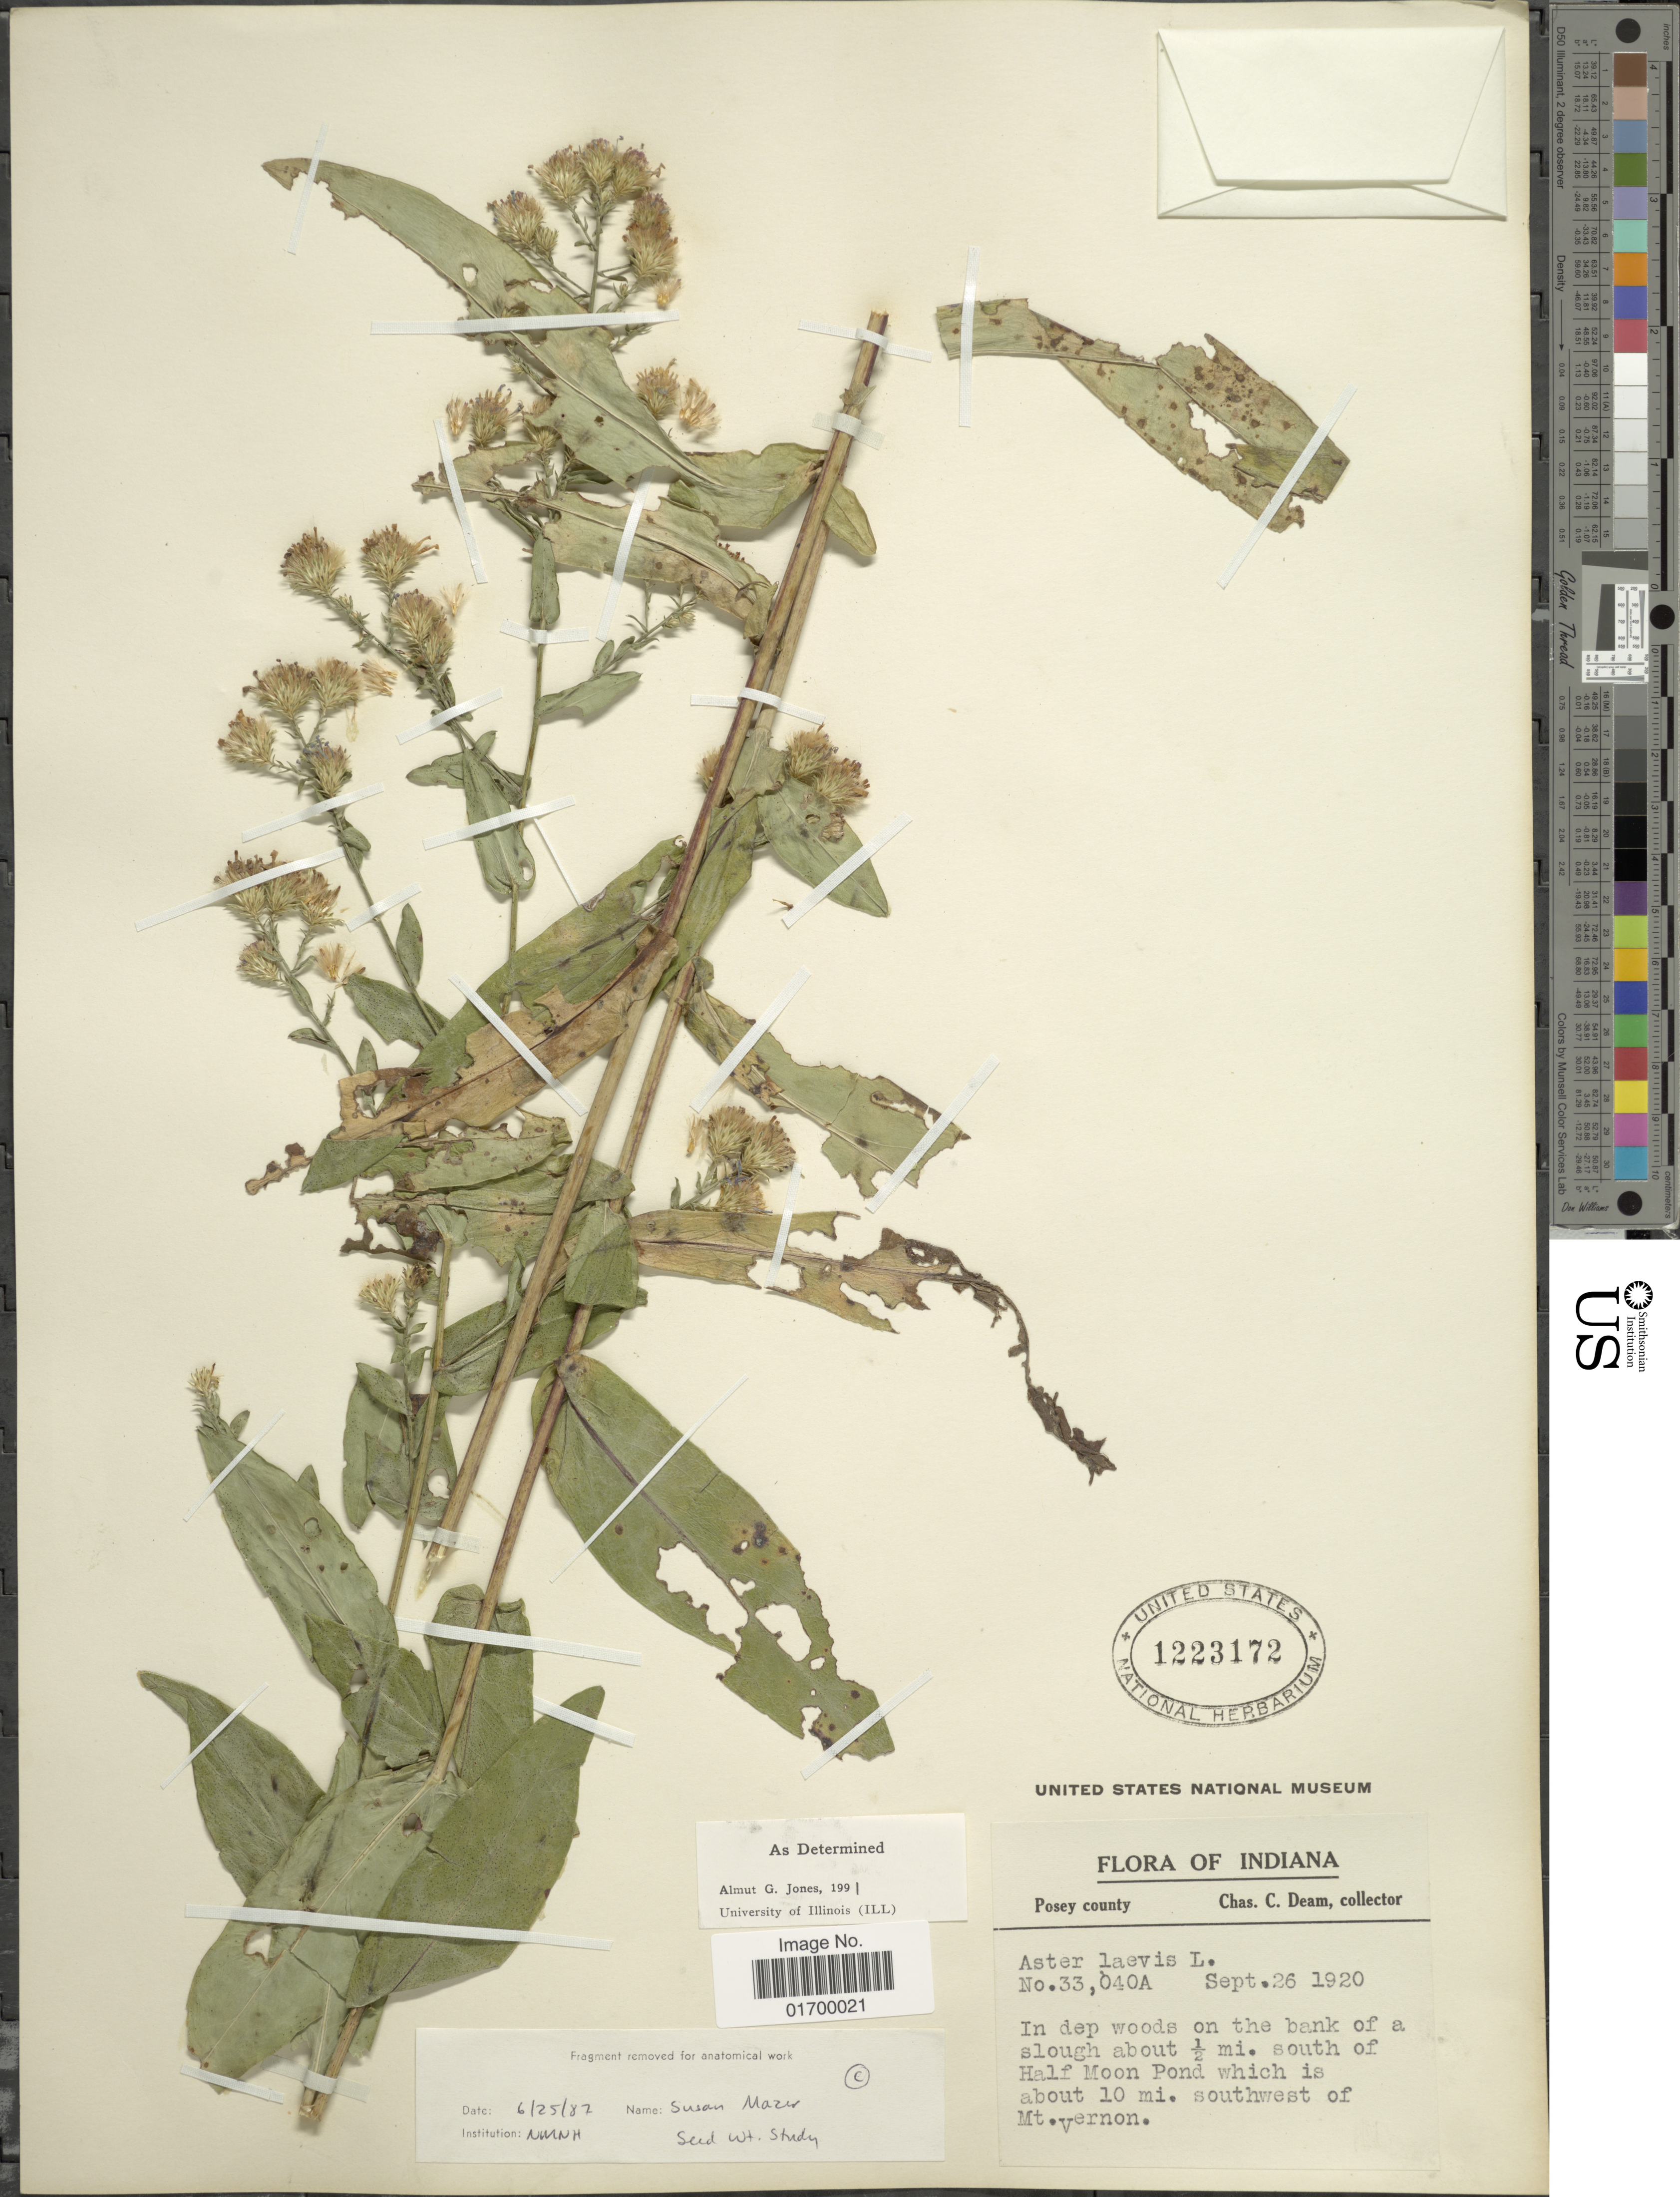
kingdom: Plantae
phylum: Tracheophyta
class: Magnoliopsida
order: Asterales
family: Asteraceae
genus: Symphyotrichum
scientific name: Symphyotrichum laeve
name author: (L.) Á. Löve & D. Löve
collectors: C. C. Deam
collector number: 33040A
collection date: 1920-09-26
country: United States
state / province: Indiana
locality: Posey County, in dep woods on the bank of a slough about ½ mi. south of Half Moon Pond which is about 10 mi. southwest of Mt. Vernon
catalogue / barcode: US 1223172